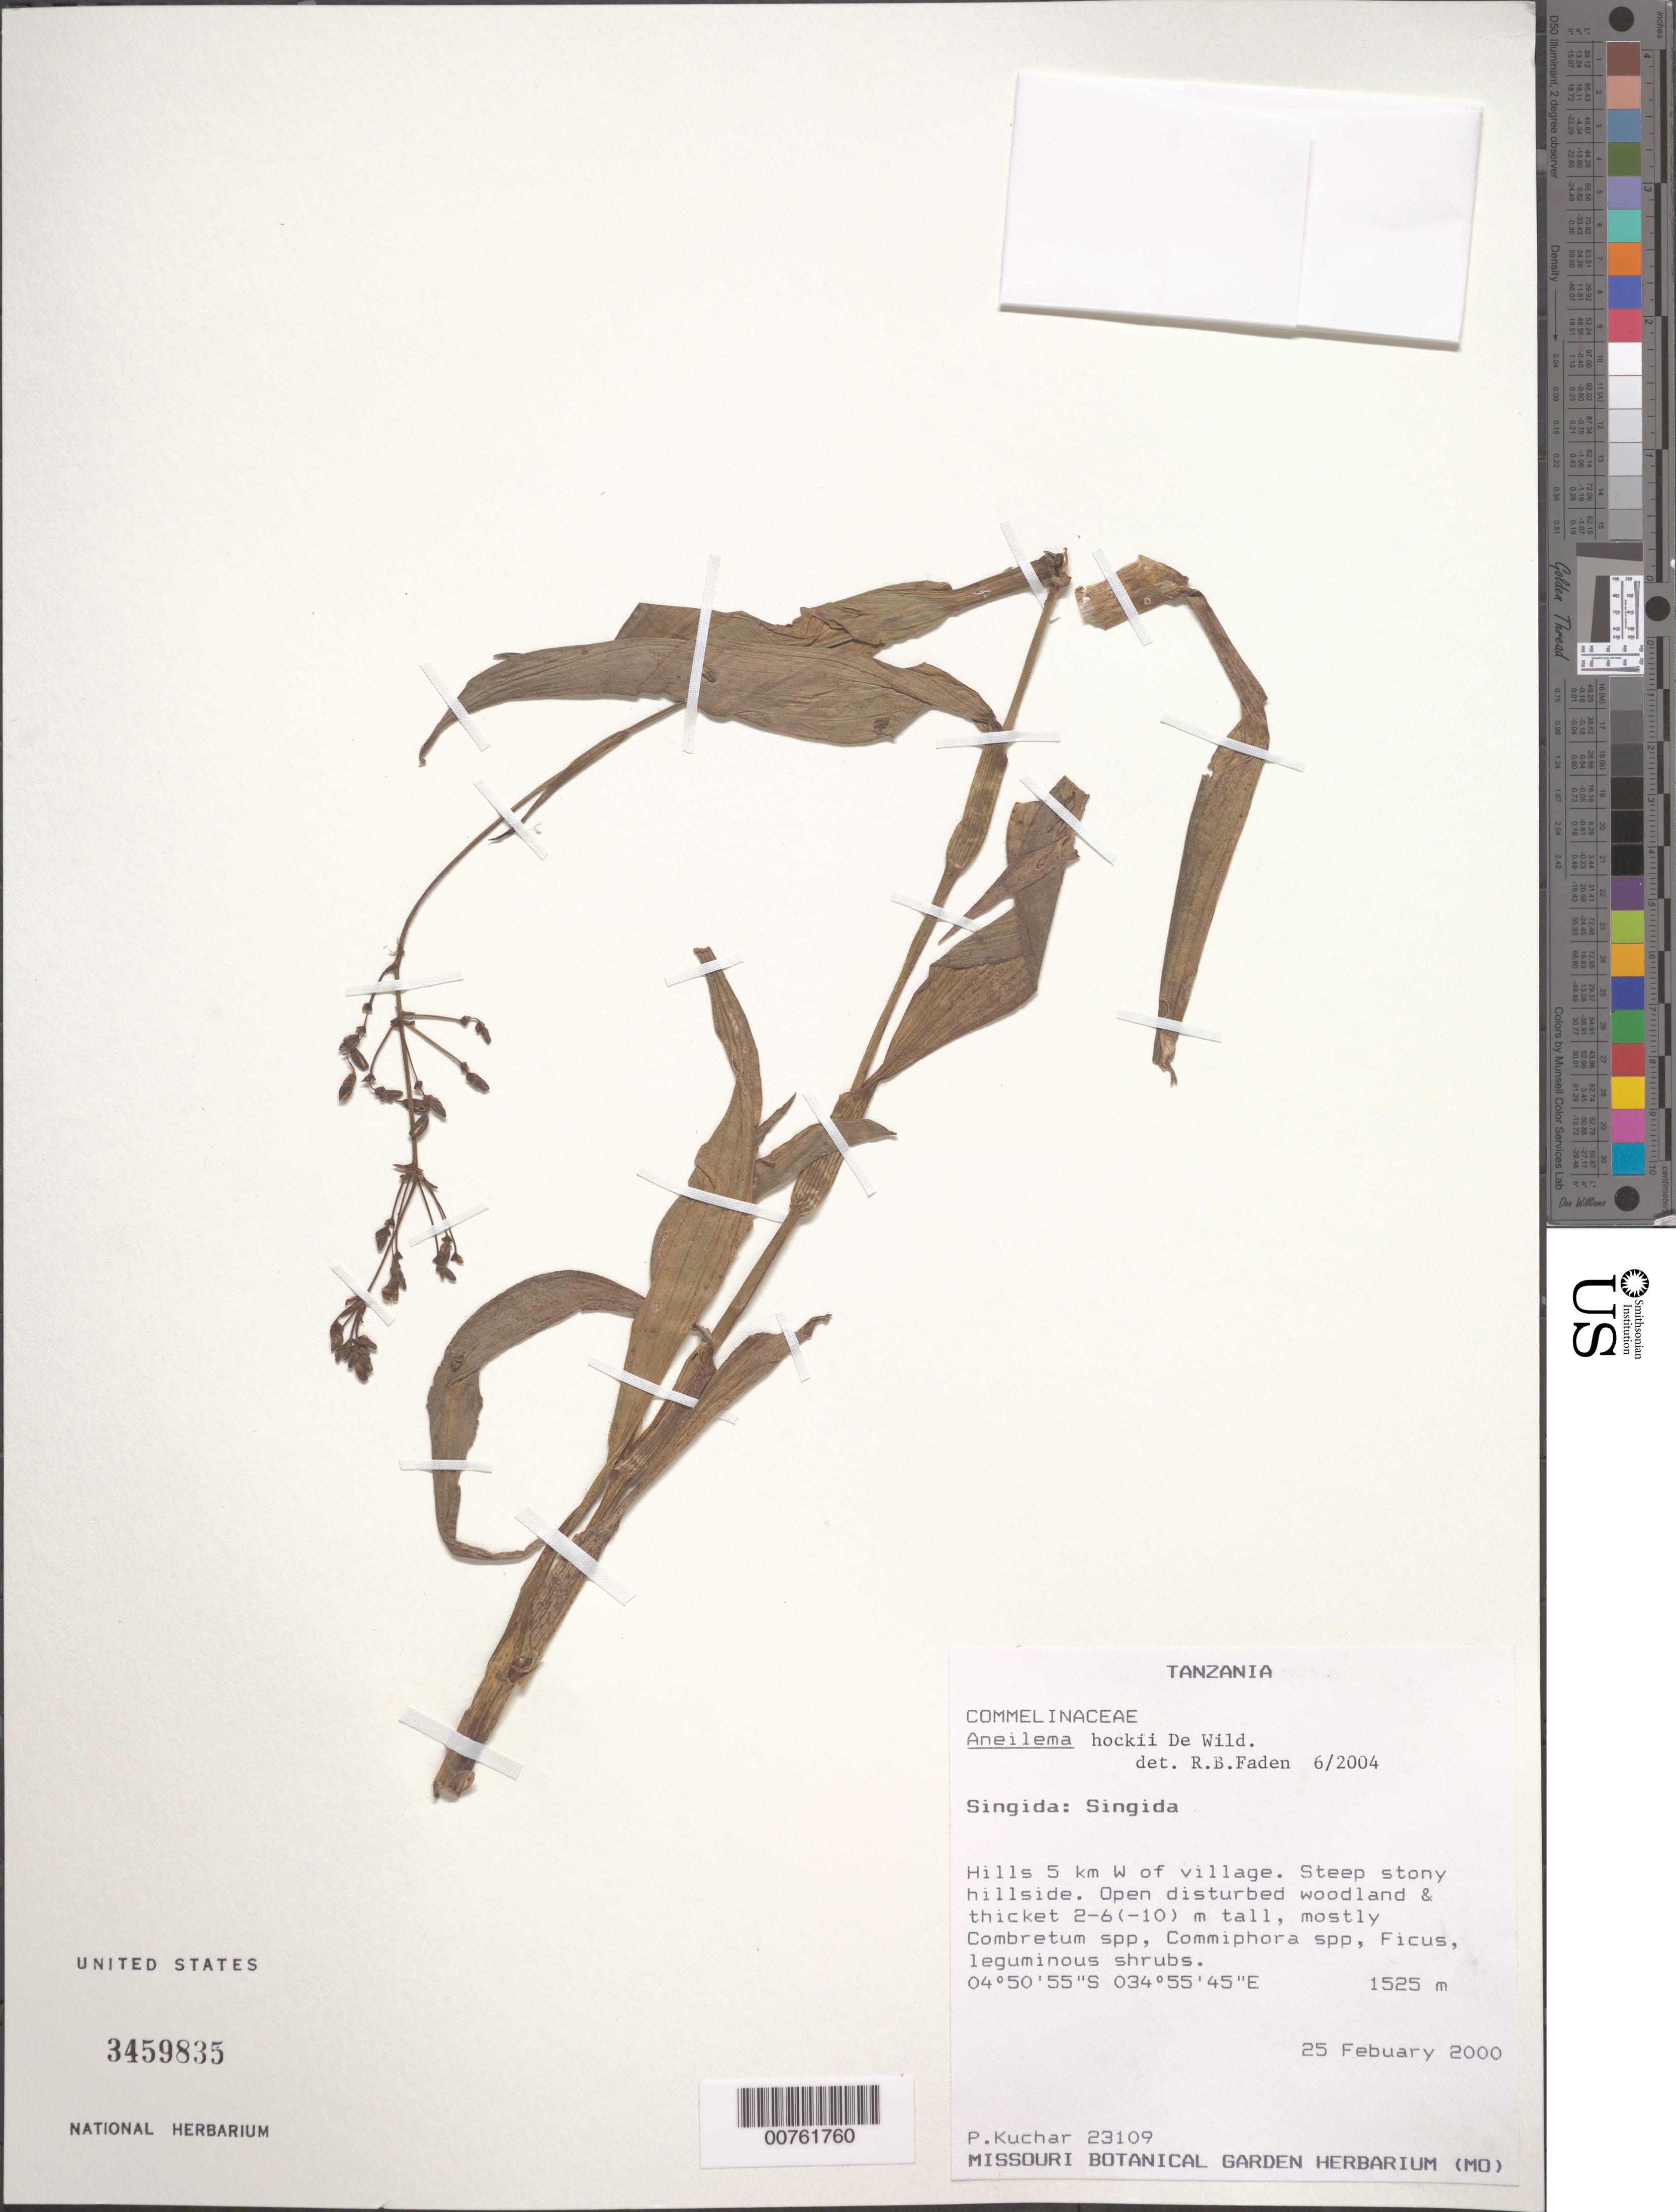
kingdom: Plantae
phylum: Tracheophyta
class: Liliopsida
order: Commelinales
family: Commelinaceae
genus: Aneilema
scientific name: Aneilema hockii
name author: De Wild.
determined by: Faden, Robert B., (US), Smithsonian Institution - National Museum of Natural History (UNITED STATES)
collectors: P. Kuchar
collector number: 23109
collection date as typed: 25 Feb 2000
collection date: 2000-02-25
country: Tanzania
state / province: Singida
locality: Singida. Hills 5 km W of village.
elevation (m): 1525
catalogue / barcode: US 3459835